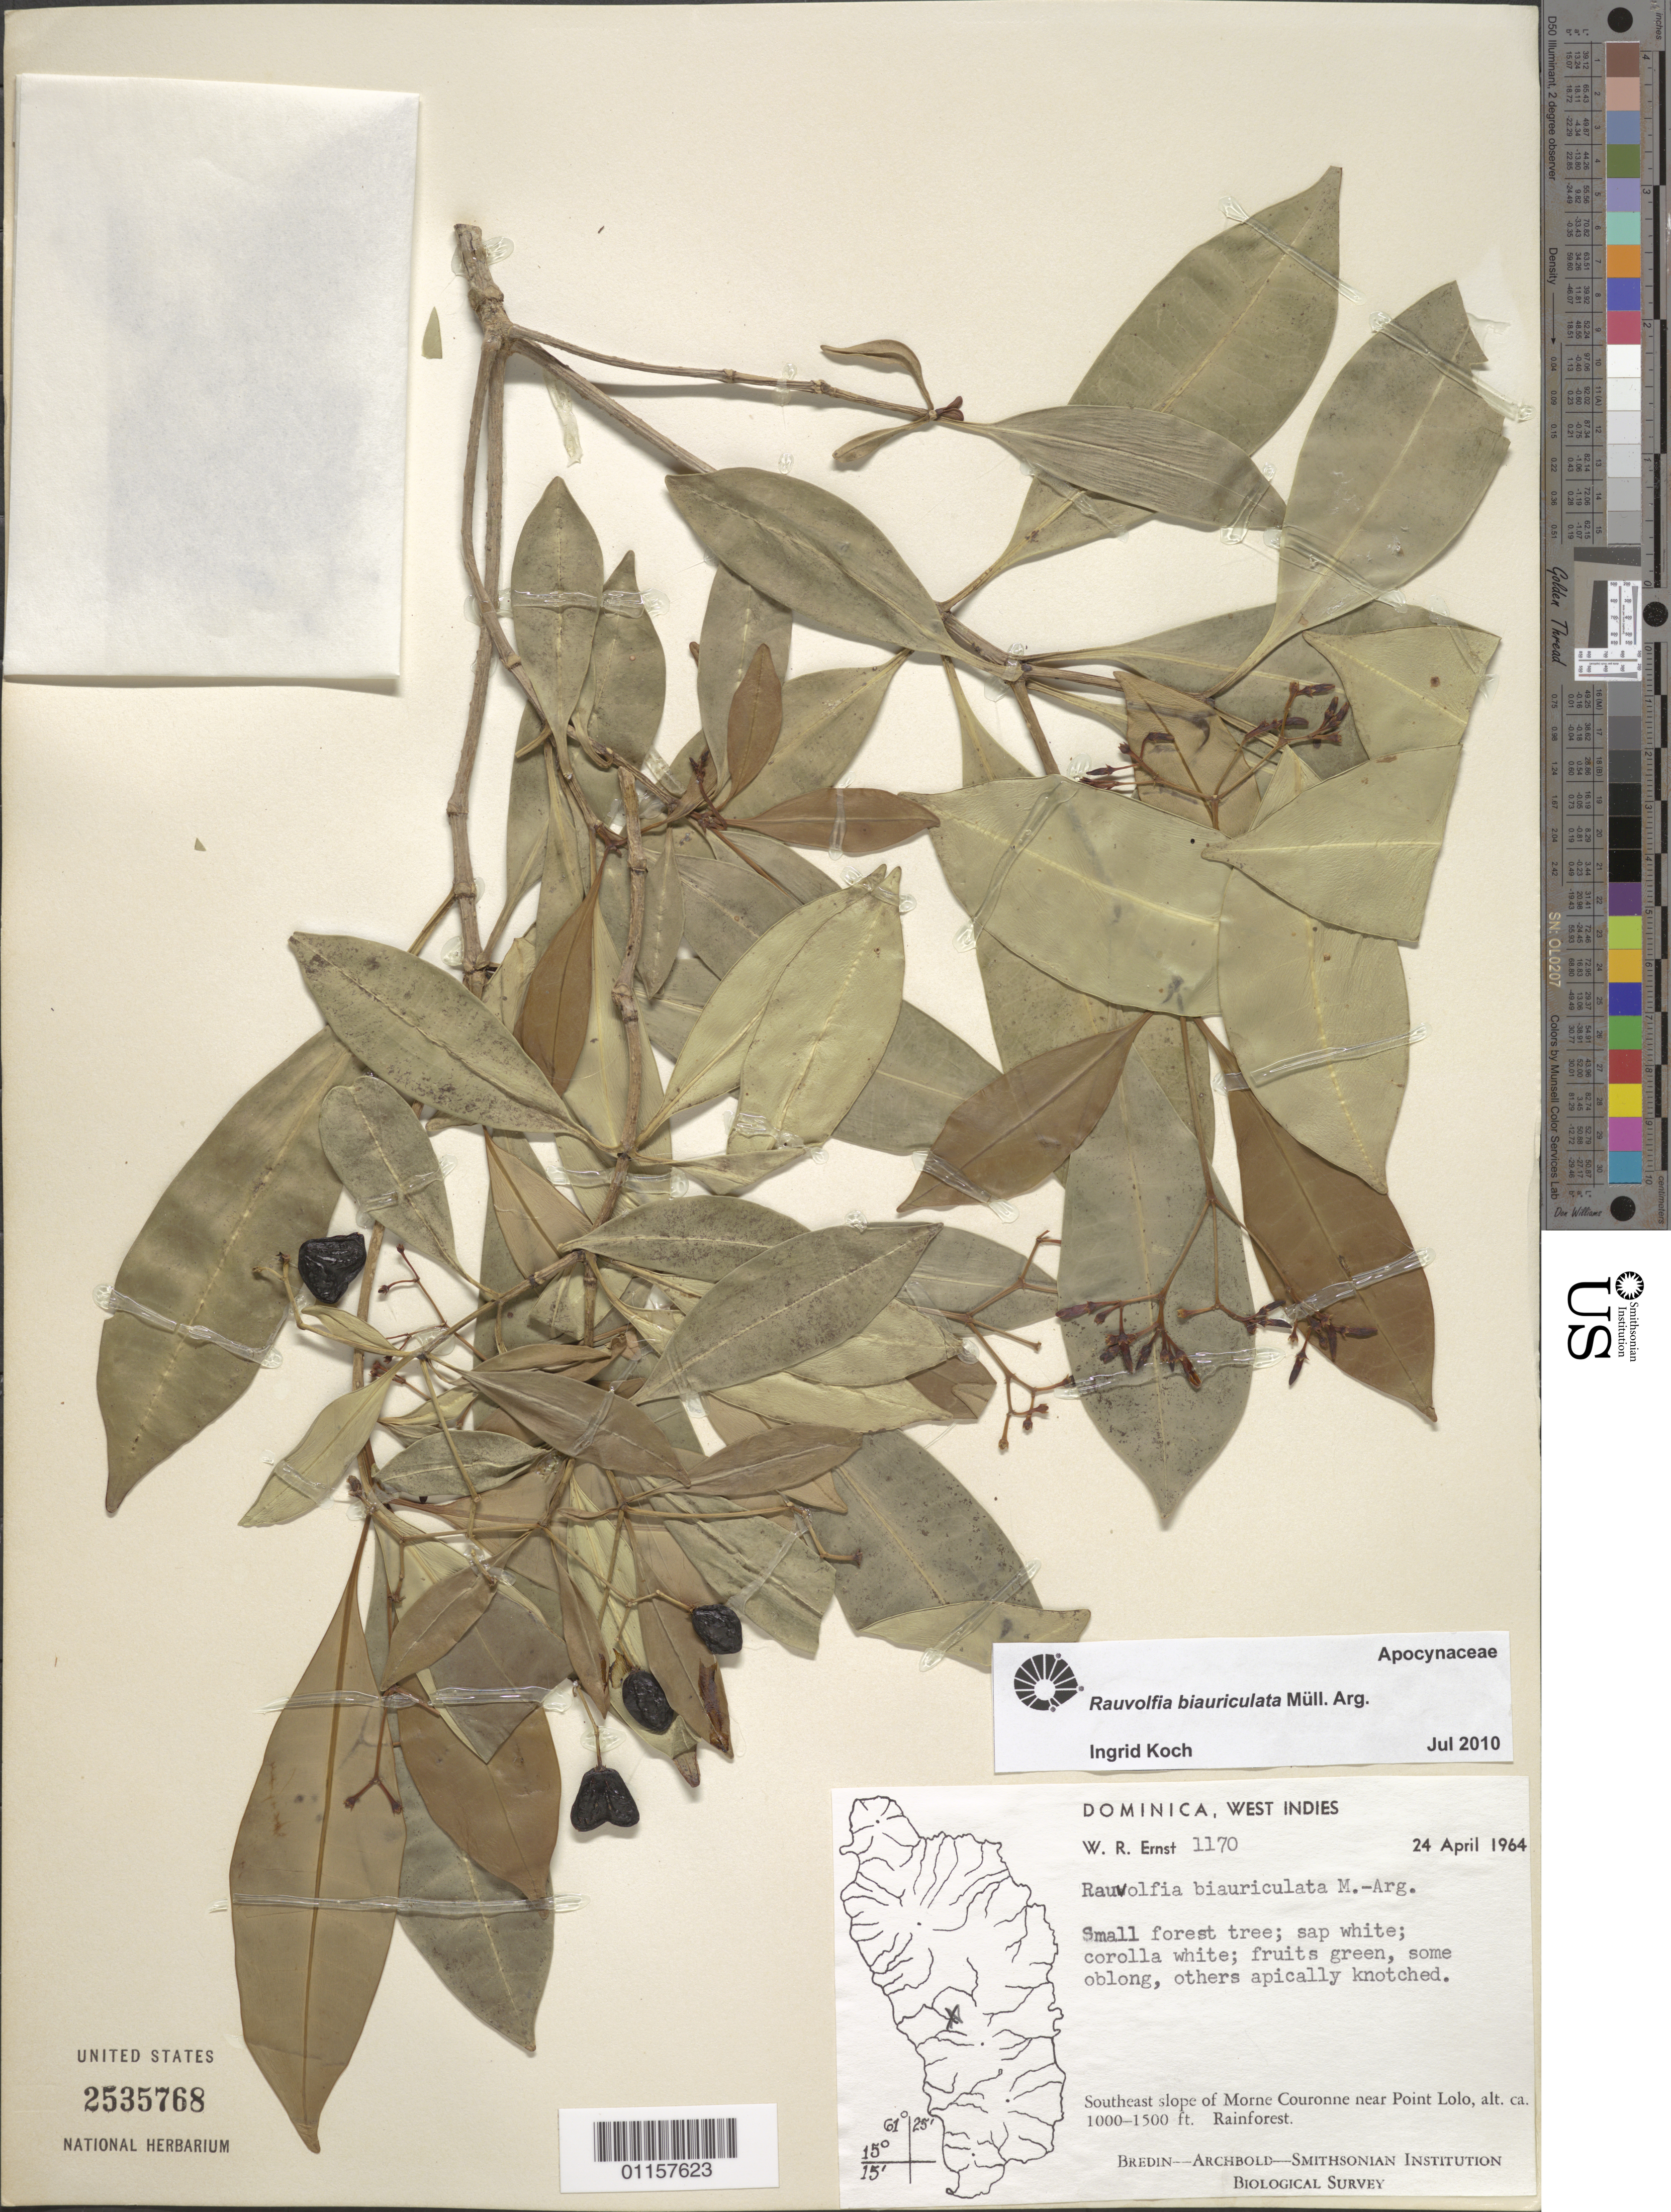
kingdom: Plantae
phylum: Tracheophyta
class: Magnoliopsida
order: Gentianales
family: Apocynaceae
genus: Rauvolfia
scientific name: Rauvolfia biauriculata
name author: Müll. Arg.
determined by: Koch, I.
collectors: W. R. Ernst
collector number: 1170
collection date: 1964-04-24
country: Dominica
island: Dominica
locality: Morne Couronne near Point Lolo.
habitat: Rainforest.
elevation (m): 305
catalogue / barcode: US 2535768